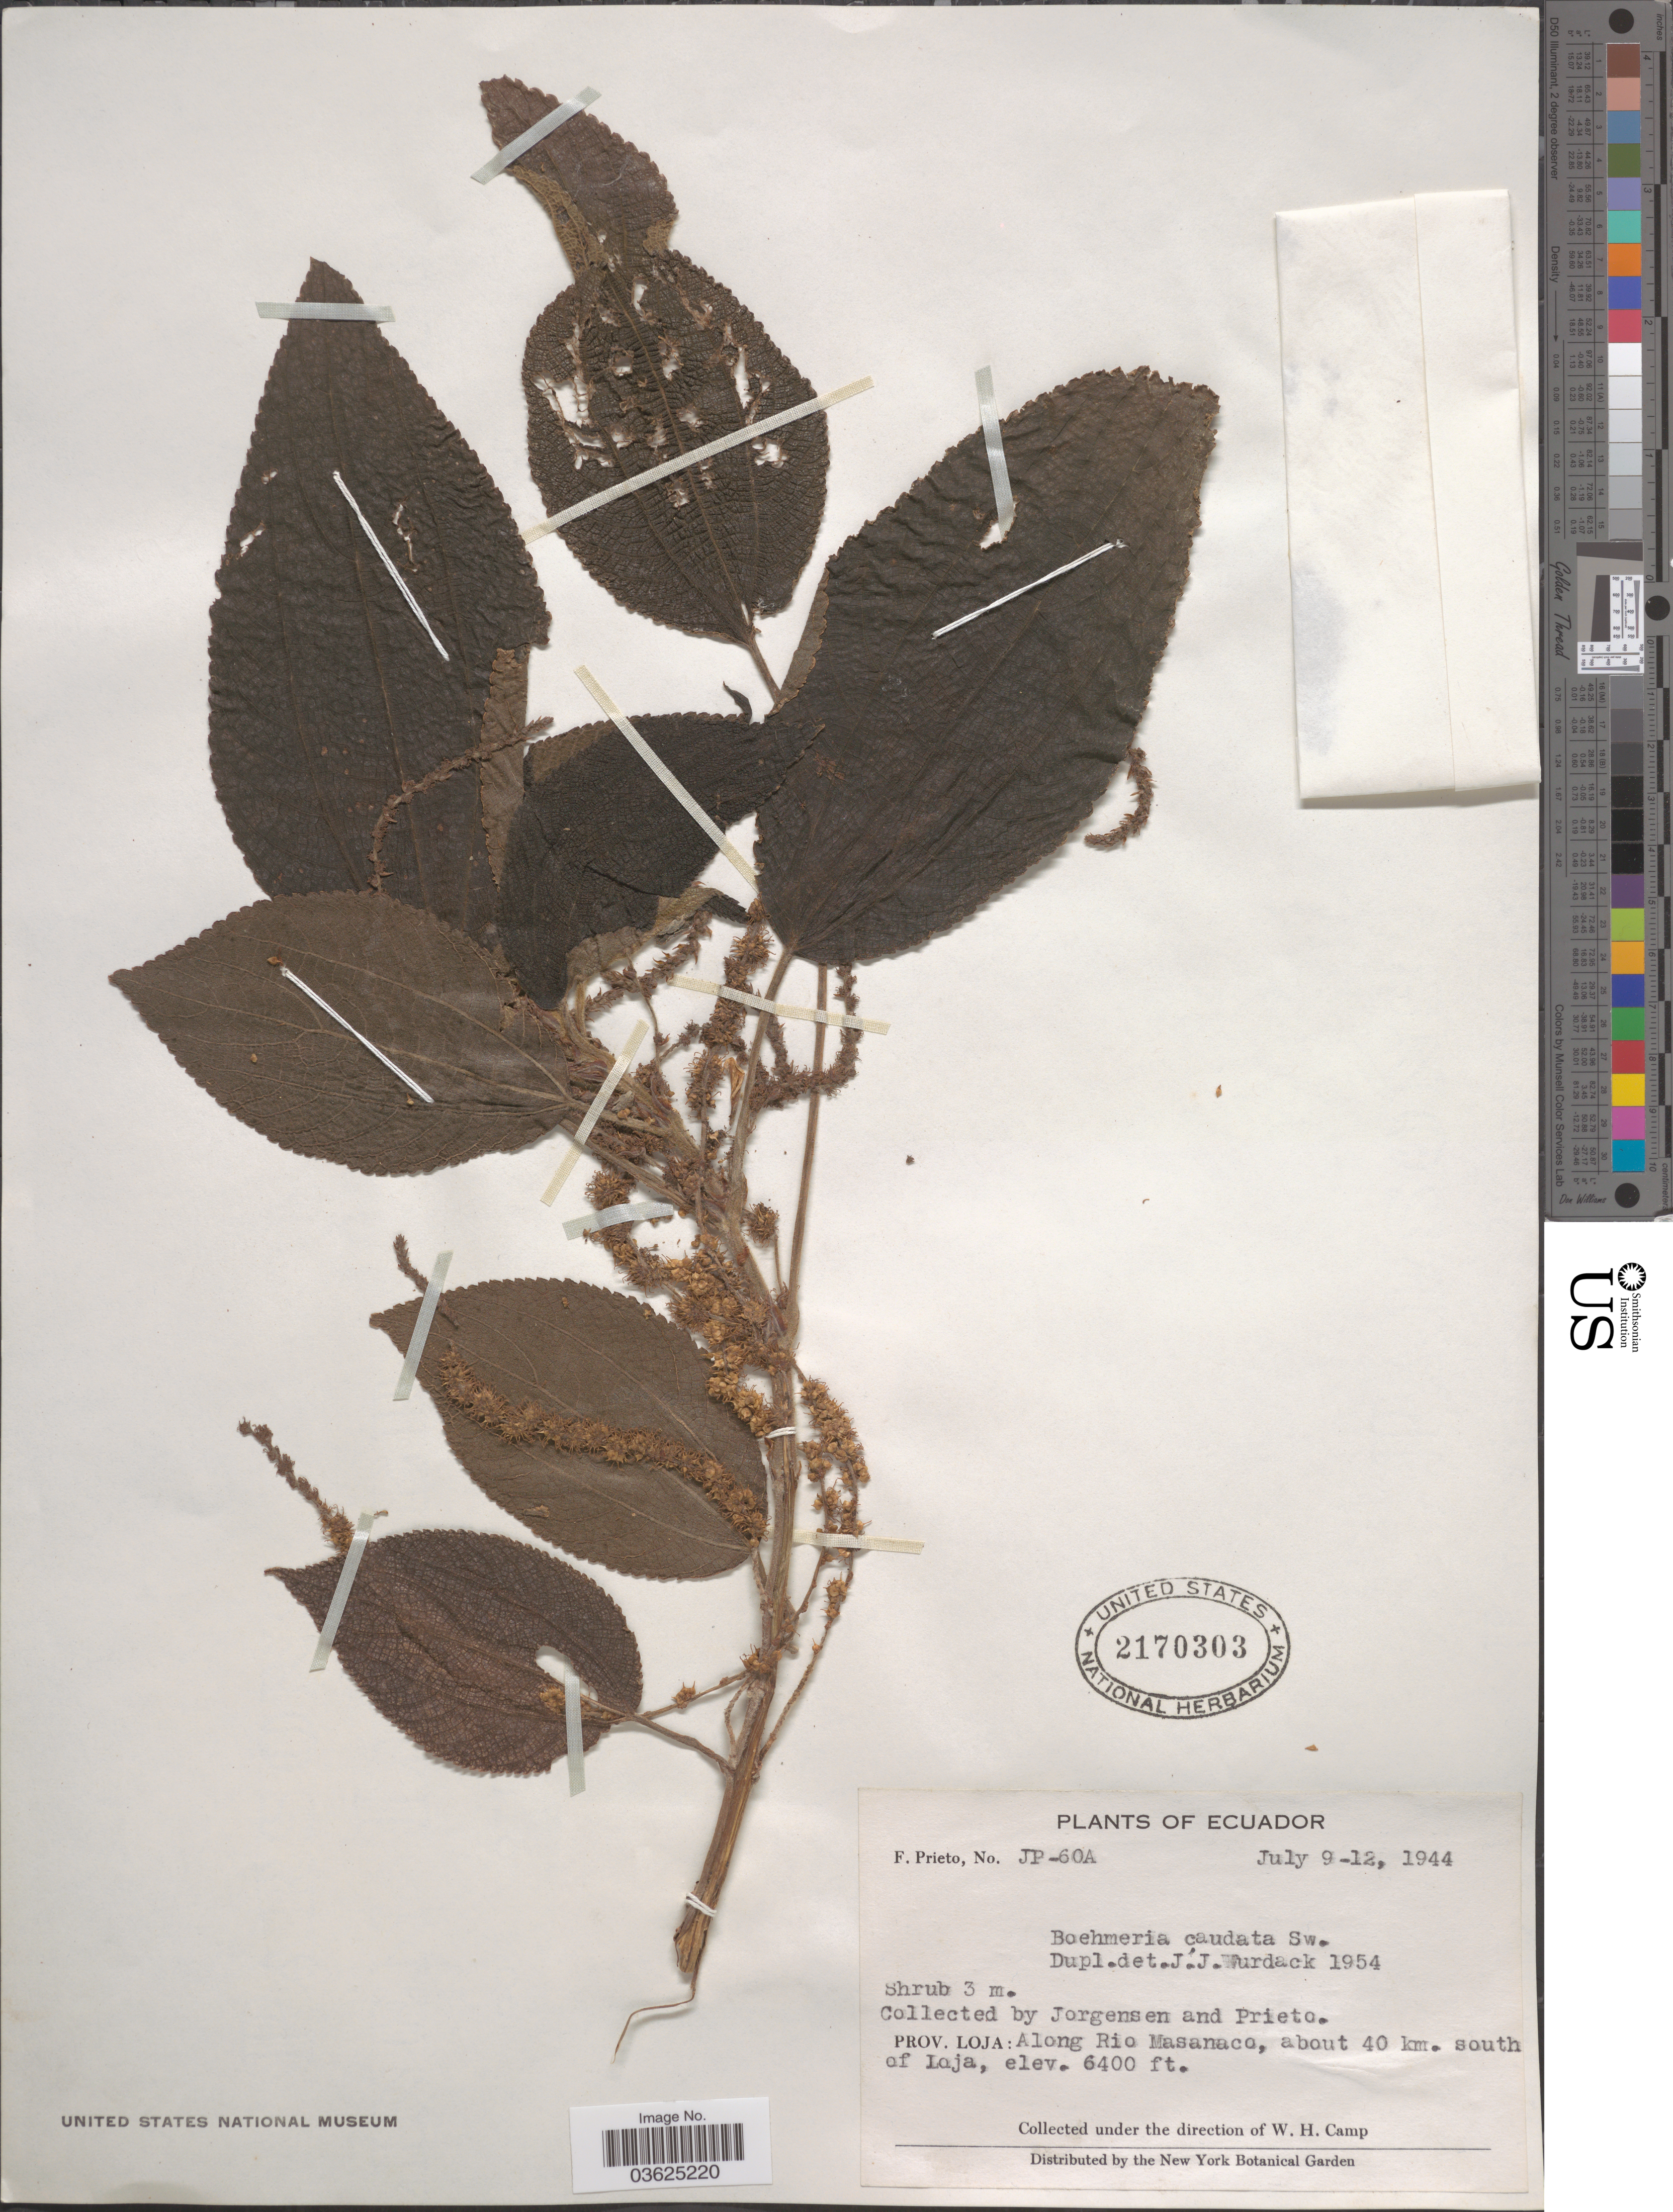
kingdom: Plantae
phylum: Tracheophyta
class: Magnoliopsida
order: Rosales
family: Urticaceae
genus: Boehmeria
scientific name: Boehmeria caudata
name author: Sw.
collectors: Jorgensen, -- & F. Prieto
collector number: JP-60A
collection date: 1944-07-09/1944-07-12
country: Ecuador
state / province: Loja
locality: Along Rio Masanaco, about 40 km. south of Loja.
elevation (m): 1951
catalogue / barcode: US 2170303